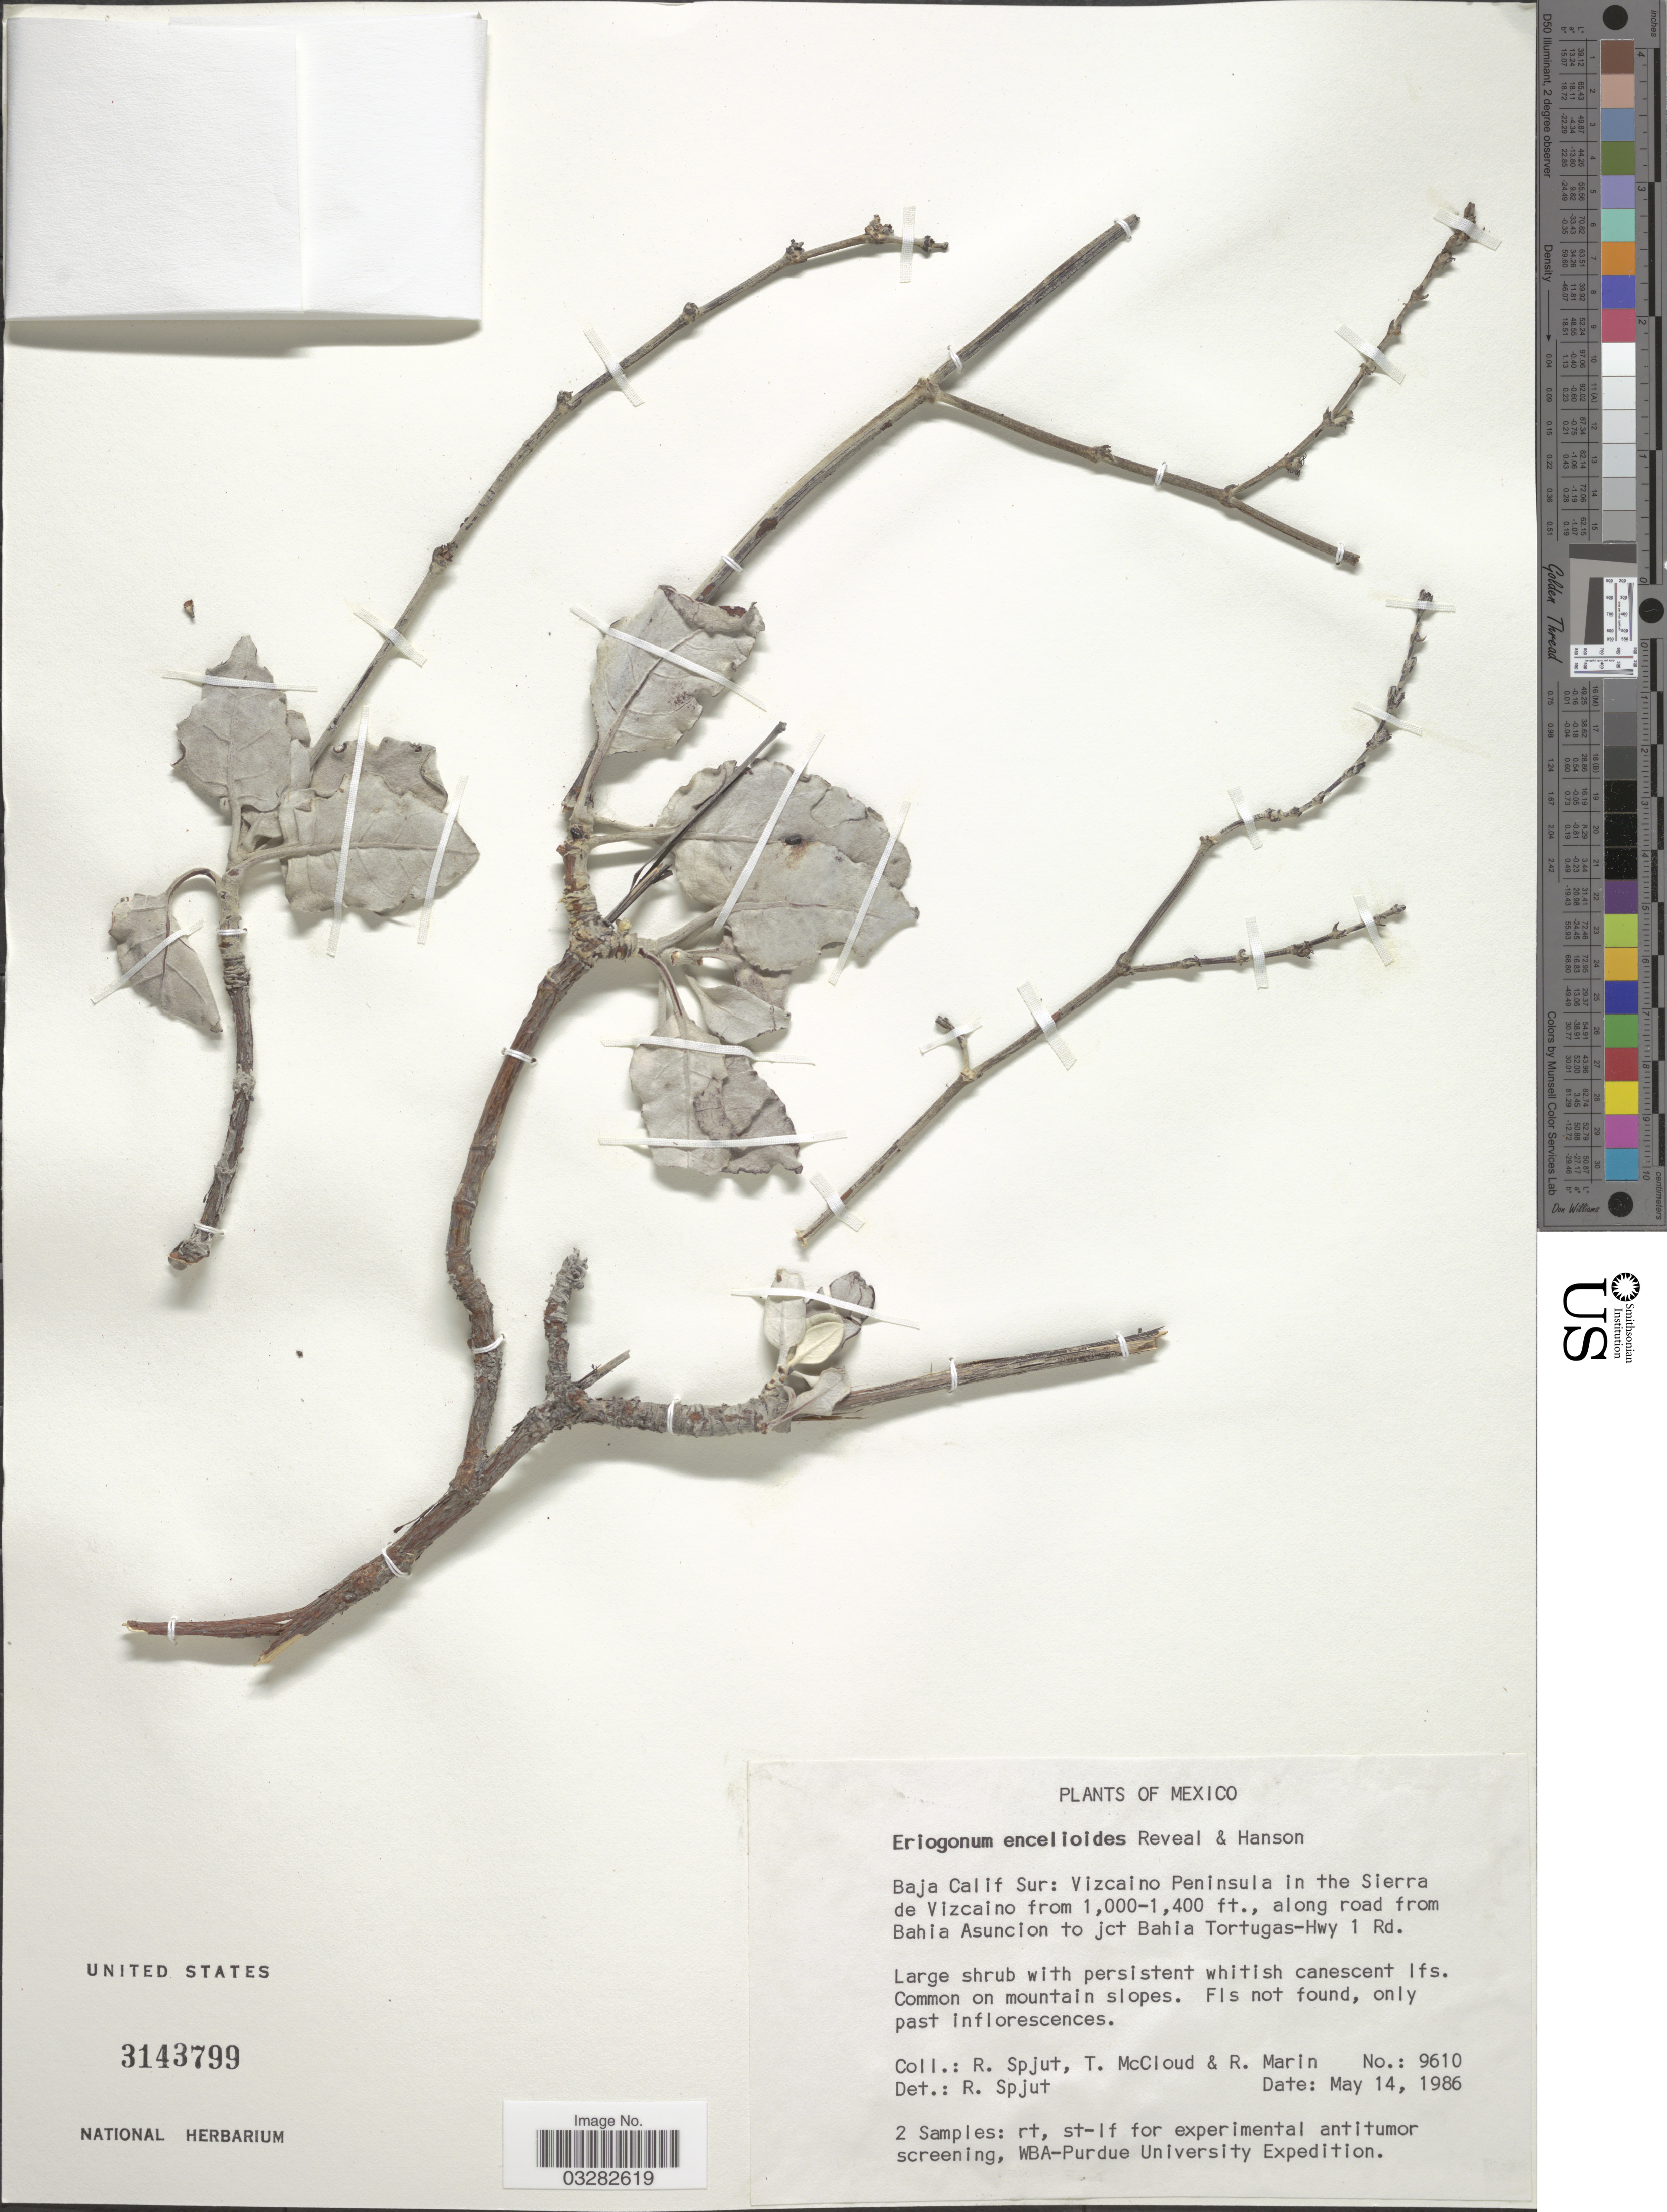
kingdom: Plantae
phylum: Tracheophyta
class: Magnoliopsida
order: Caryophyllales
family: Polygonaceae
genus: Eriogonum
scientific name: Eriogonum encelioides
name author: Reveal & Hanson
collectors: R. Spjut, T. McCloud & R. Marin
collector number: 9610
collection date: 1986-05-14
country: Mexico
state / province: Baja California Sur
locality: Vizcaino Peninsula in the Sierra de Vizcaino, along road from Bahia Asuncion to jct Bahia Tortugas-Hwy 1 Rd.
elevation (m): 305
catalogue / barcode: US 3143799